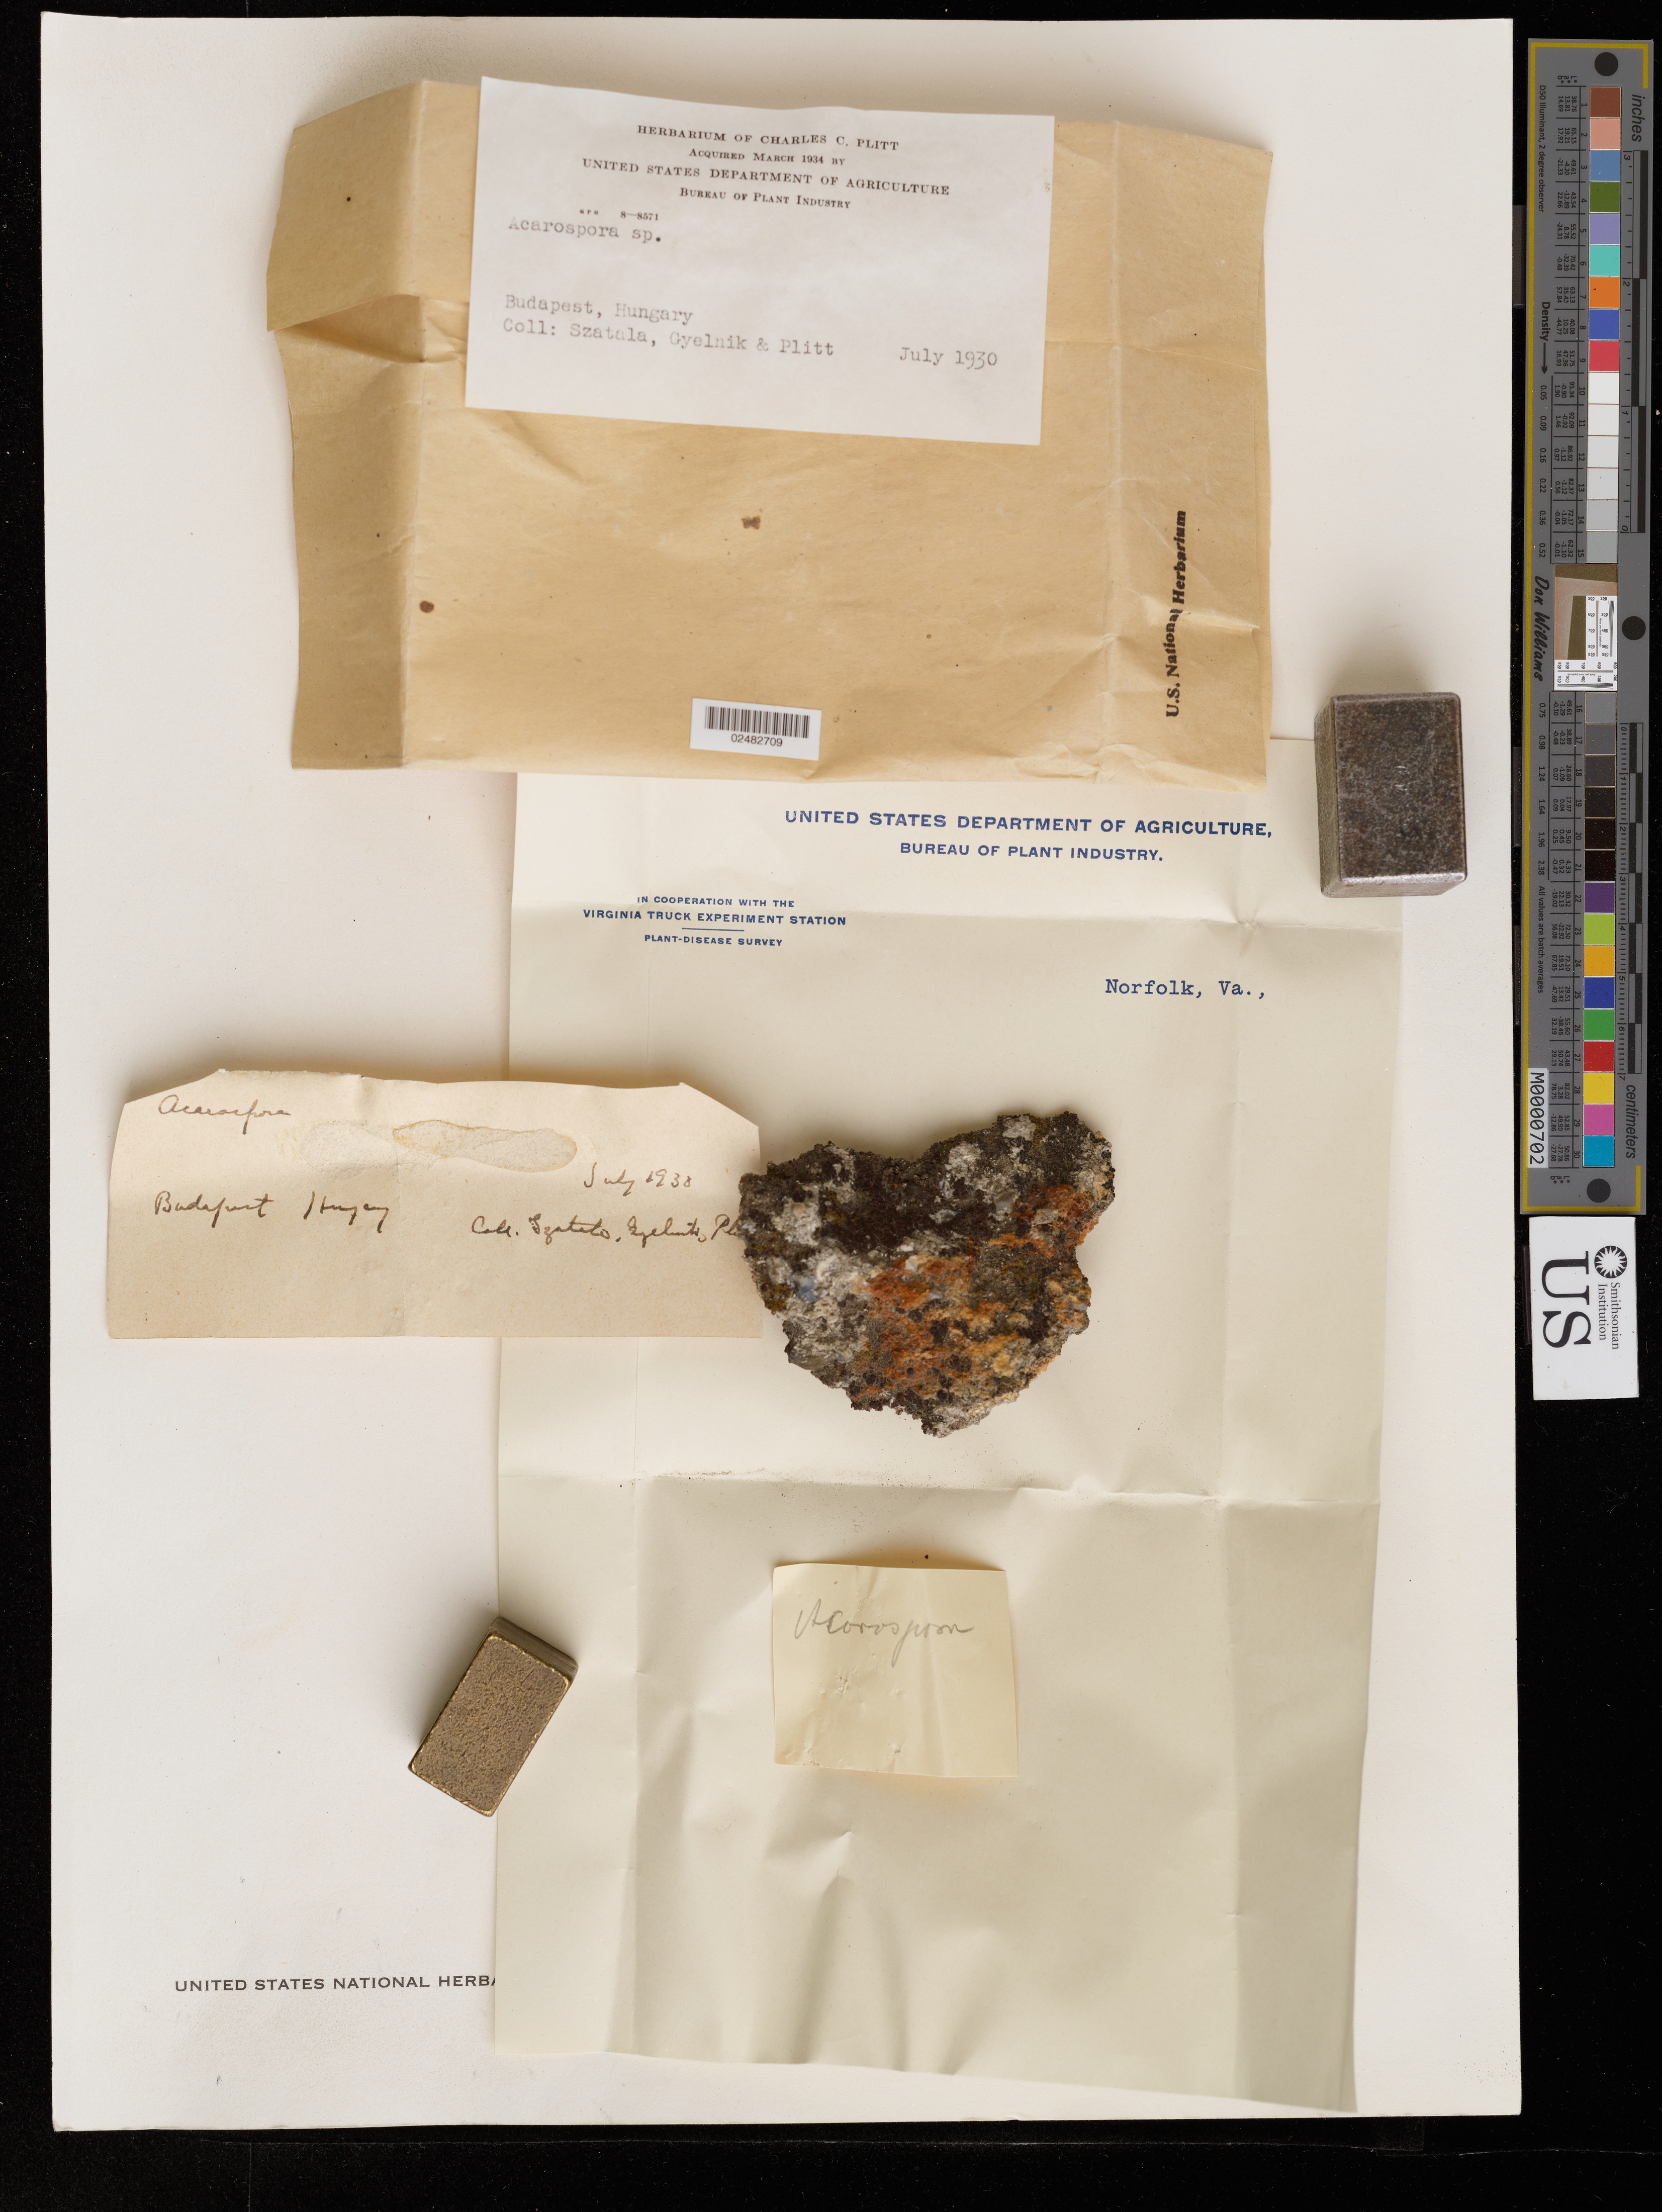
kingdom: Fungi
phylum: Ascomycota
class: Lecanoromycetes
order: Acarosporales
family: Acarosporaceae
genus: Acarospora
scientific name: Acarospora sp.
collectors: Szatala, Gyelnik & Plitt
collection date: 1930-07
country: Hungary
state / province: Budapest, Capital District of